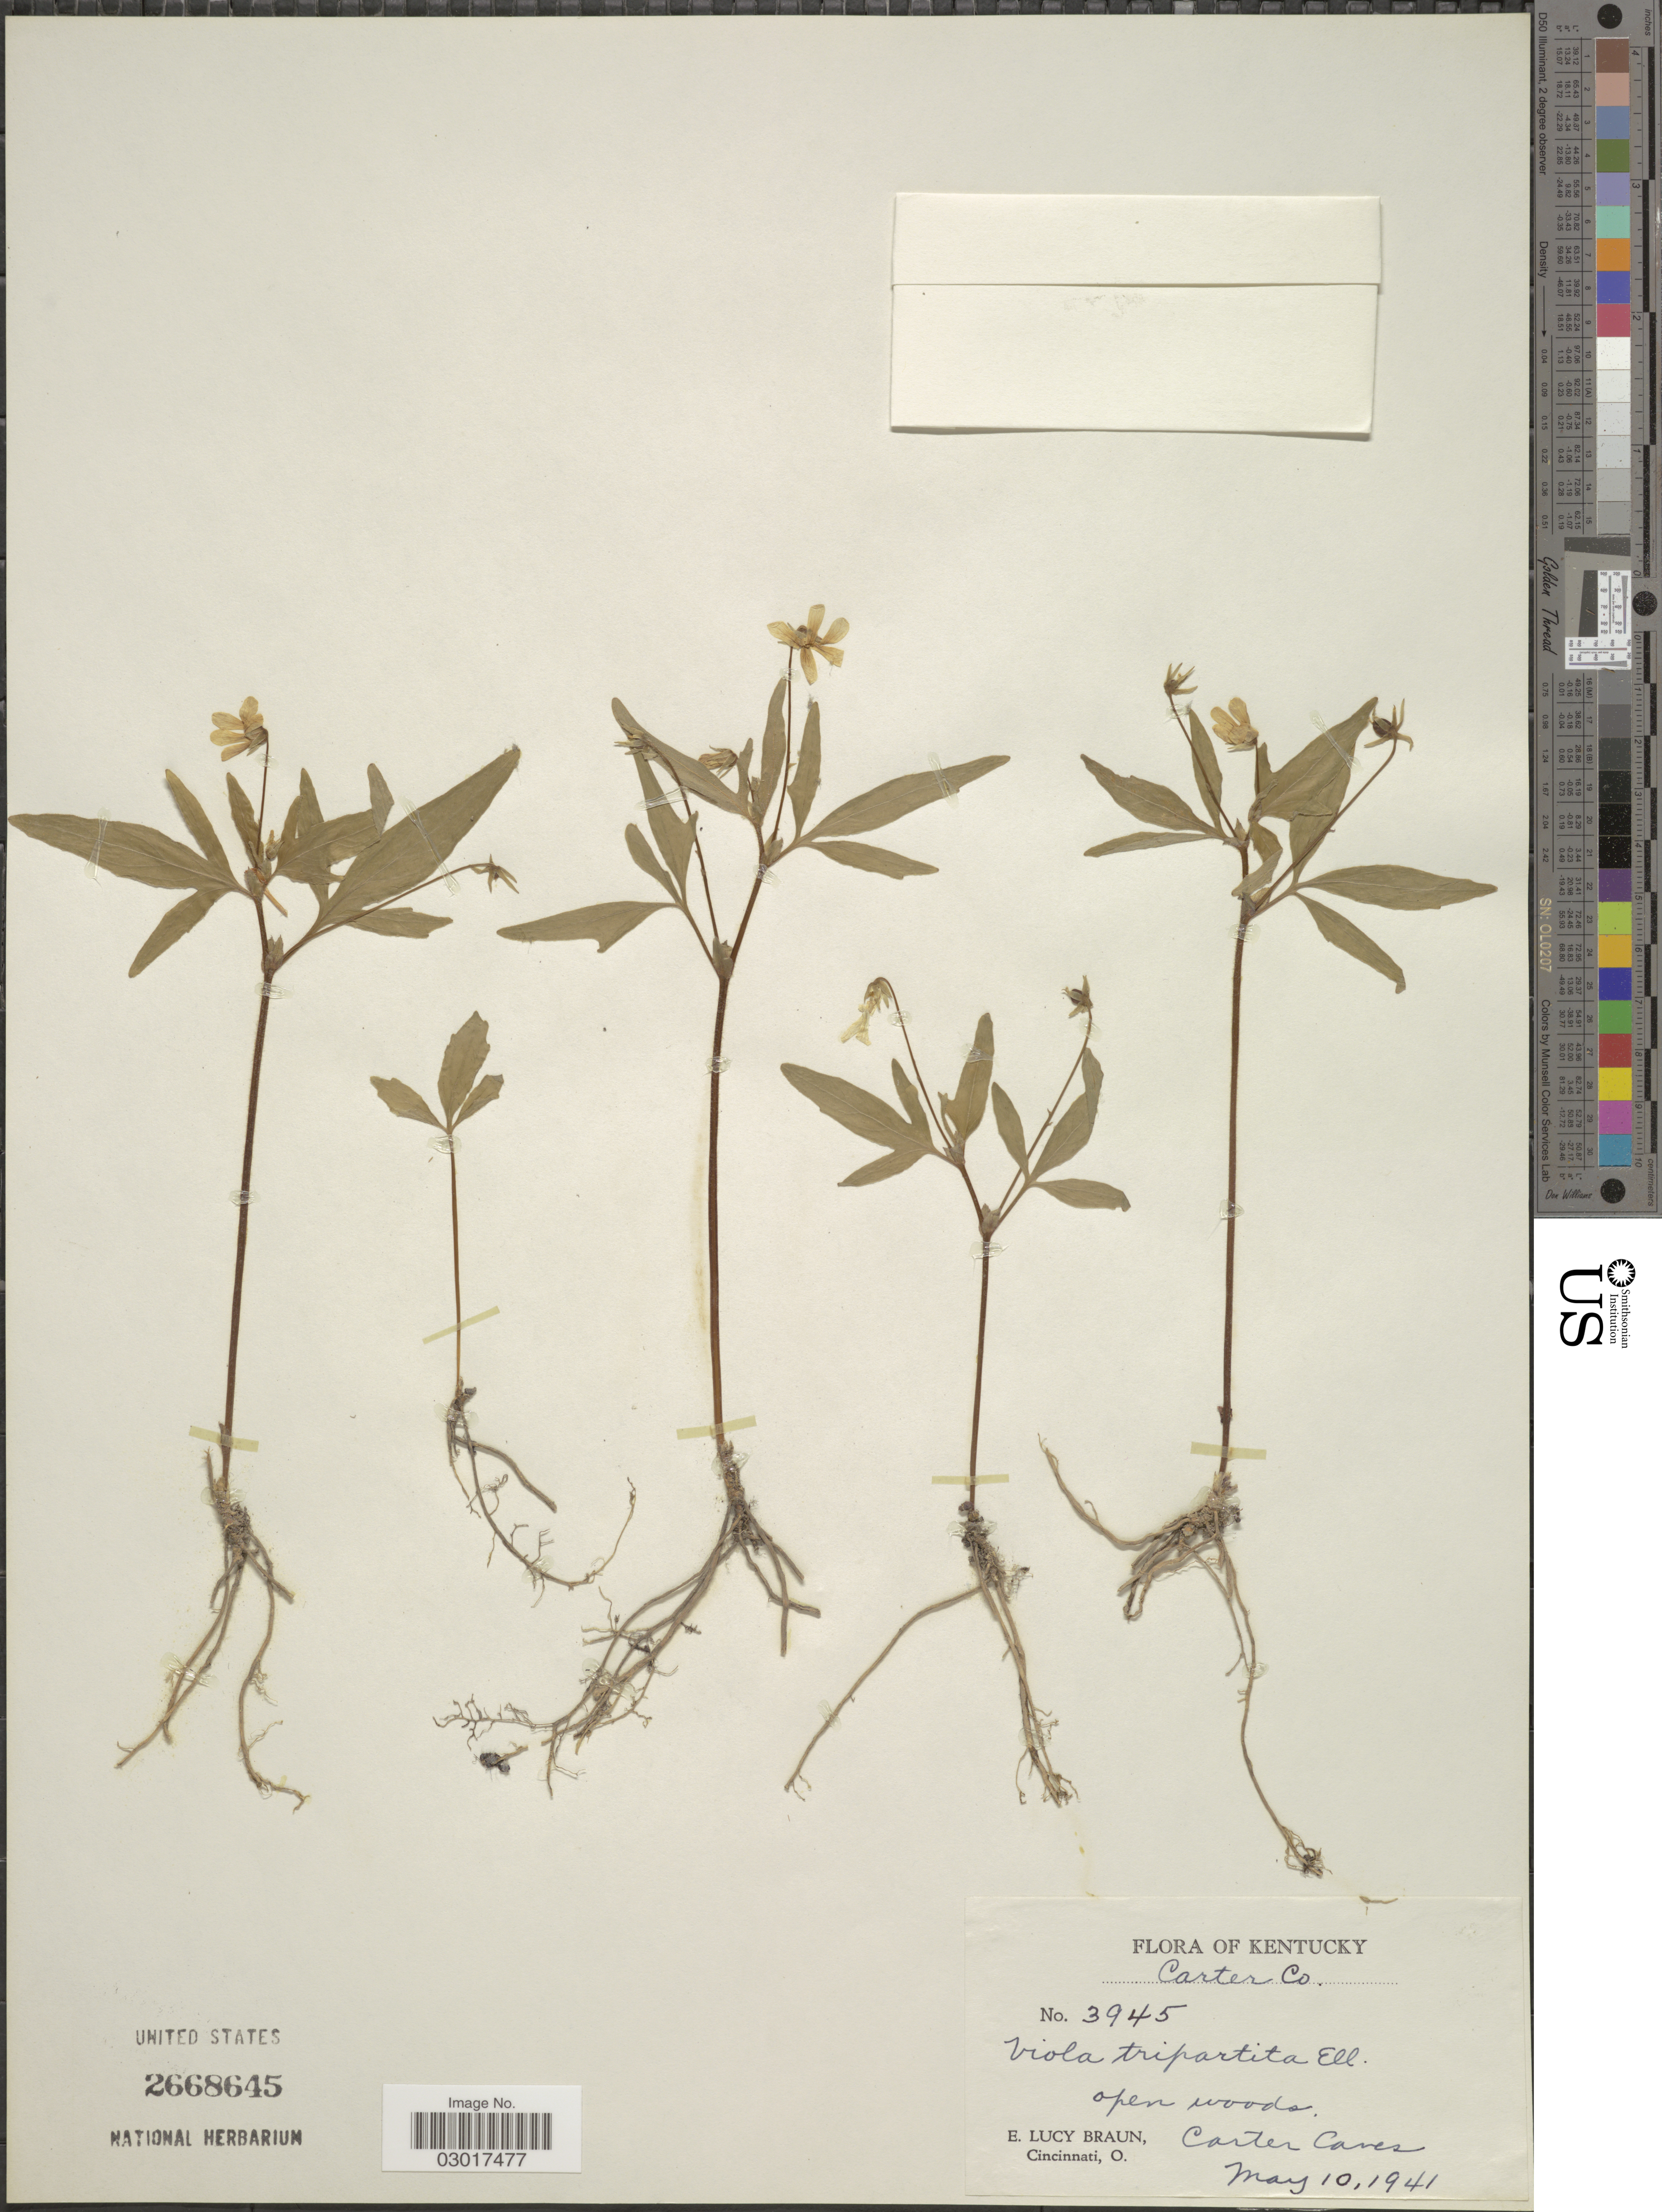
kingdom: Plantae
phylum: Tracheophyta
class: Magnoliopsida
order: Malpighiales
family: Violaceae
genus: Viola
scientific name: Viola tripartita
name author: Elliott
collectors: E. L. Braun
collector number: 3945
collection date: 1941-05-10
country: United States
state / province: Kentucky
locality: Carter Co. Carter Caves.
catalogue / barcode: US 2668645